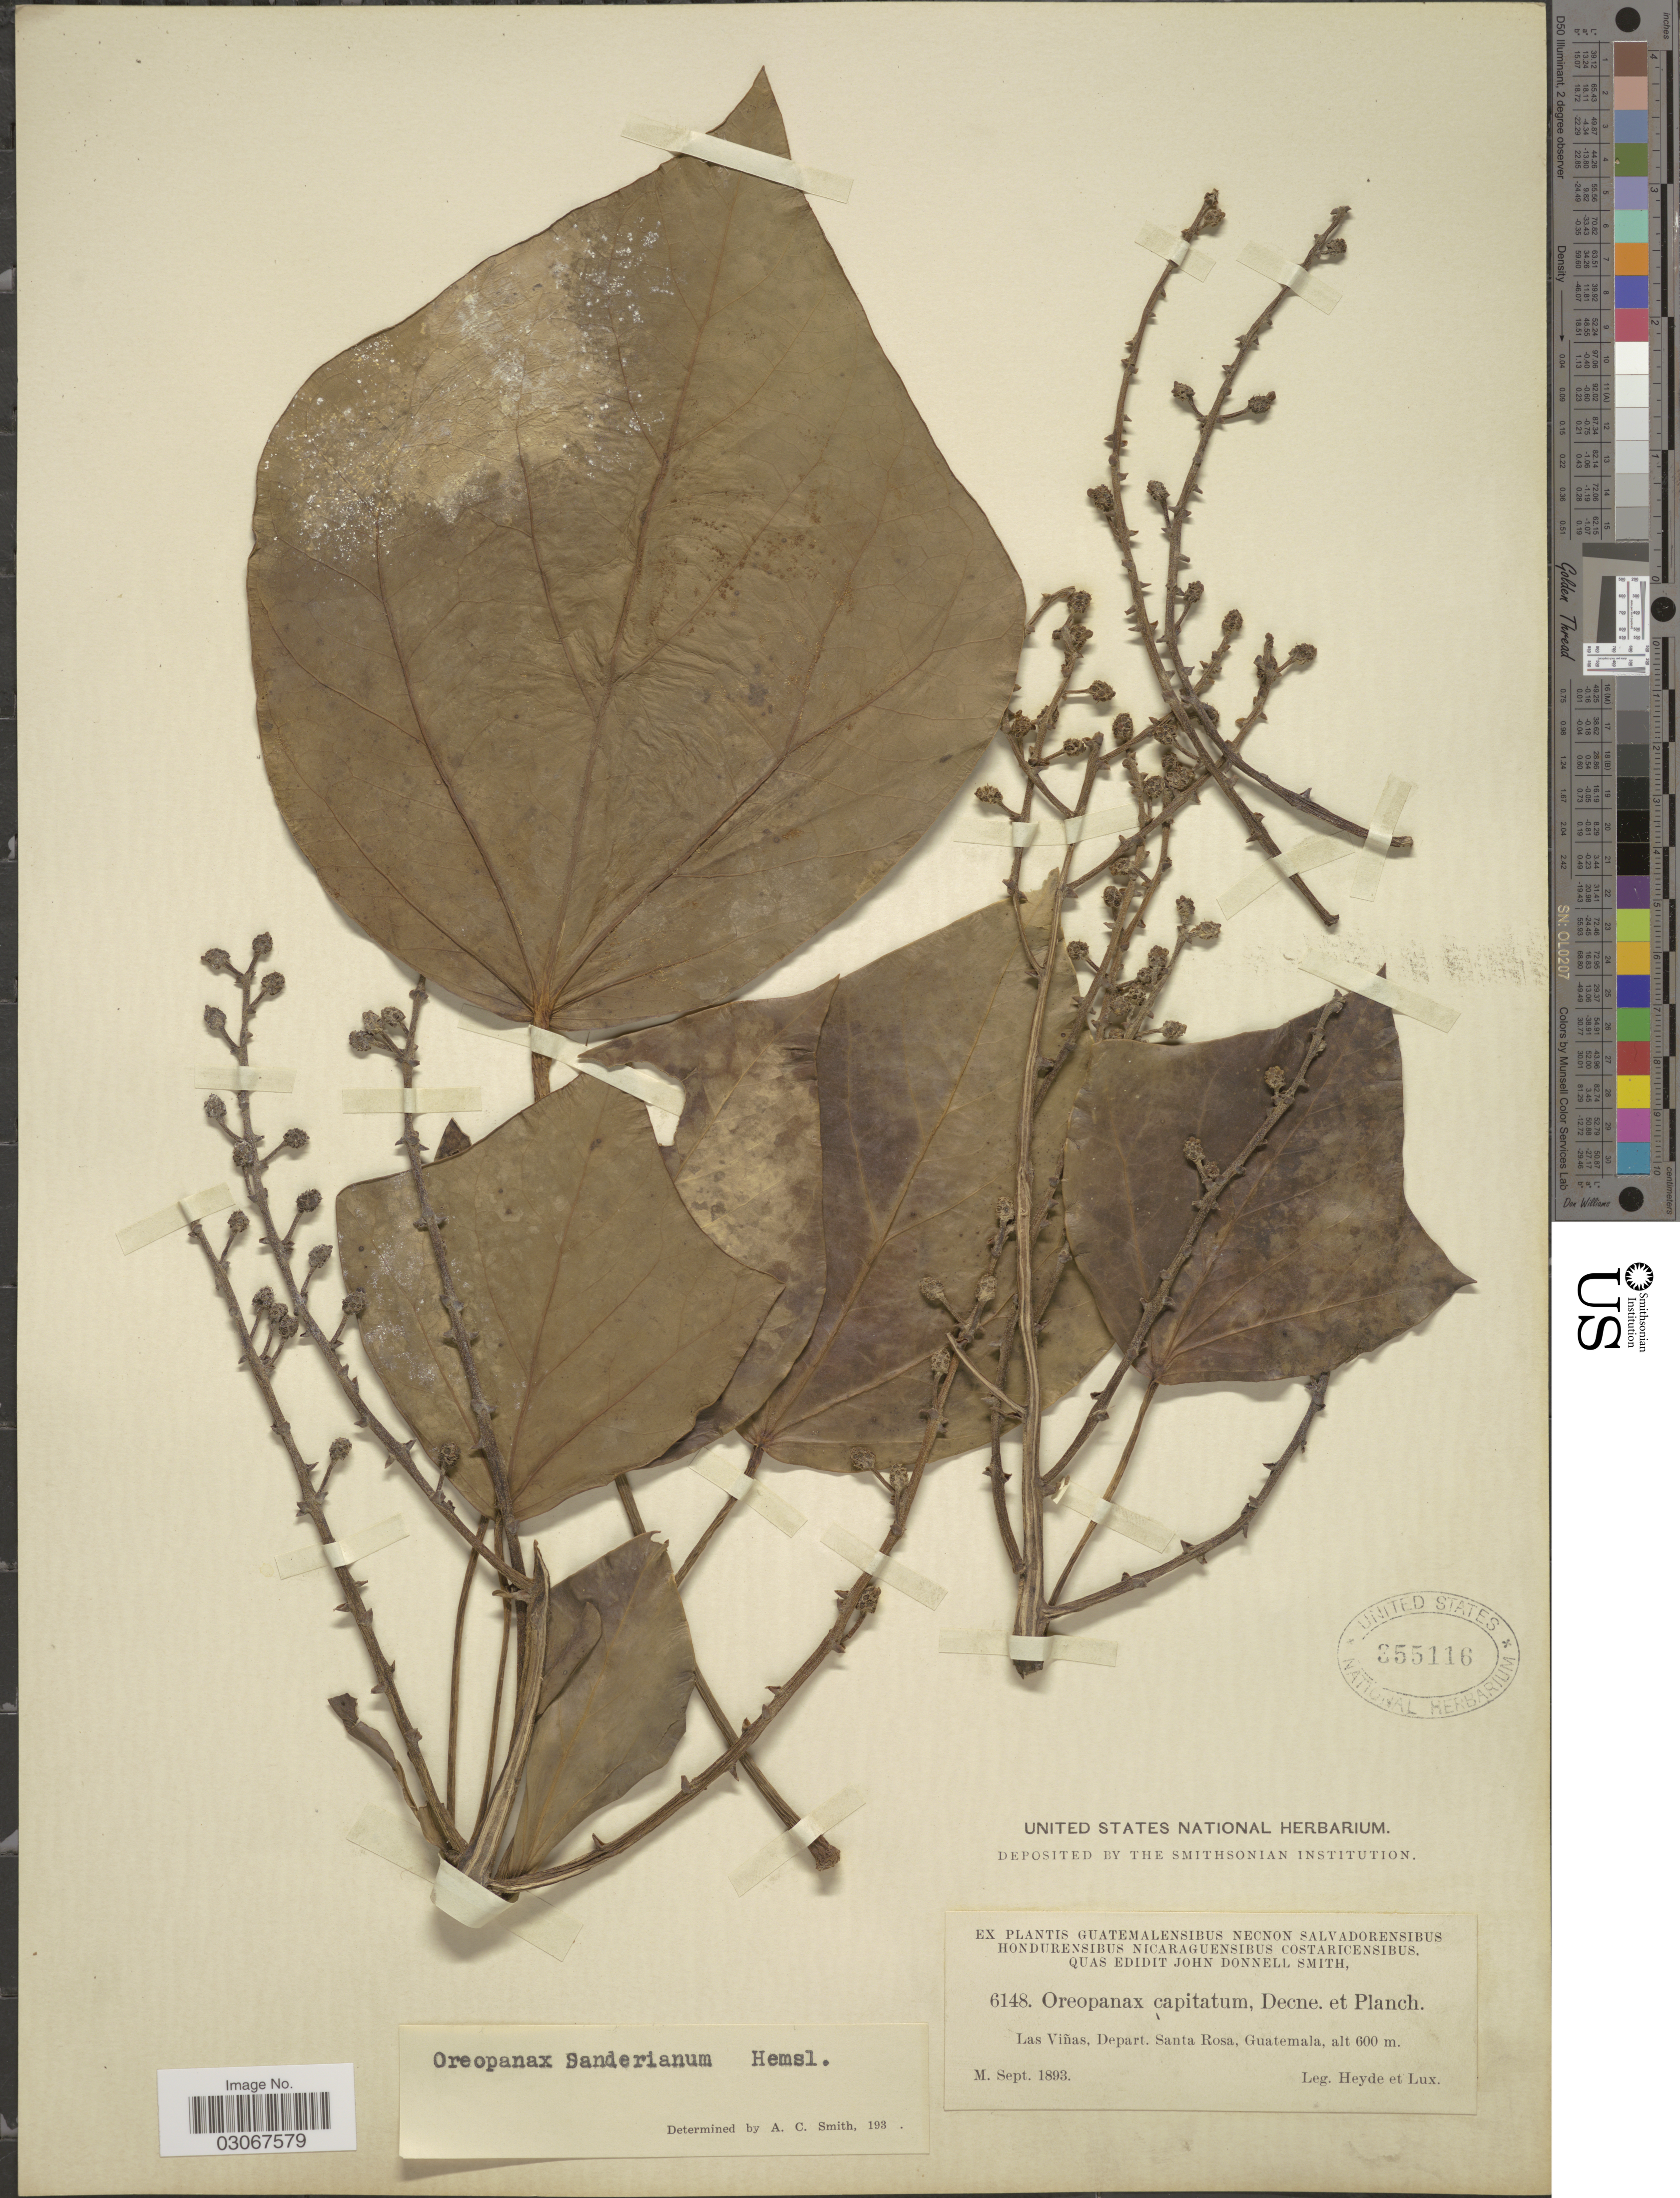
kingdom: Plantae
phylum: Tracheophyta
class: Magnoliopsida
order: Apiales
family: Araliaceae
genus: Oreopanax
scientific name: Oreopanax sanderianus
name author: Hemsl.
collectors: Heyde & Lux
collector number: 6148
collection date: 1893-09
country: Guatemala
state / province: Santa Rosa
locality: Las Viñas, Depart. Santa Rosa.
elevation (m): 600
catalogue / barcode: US 355116